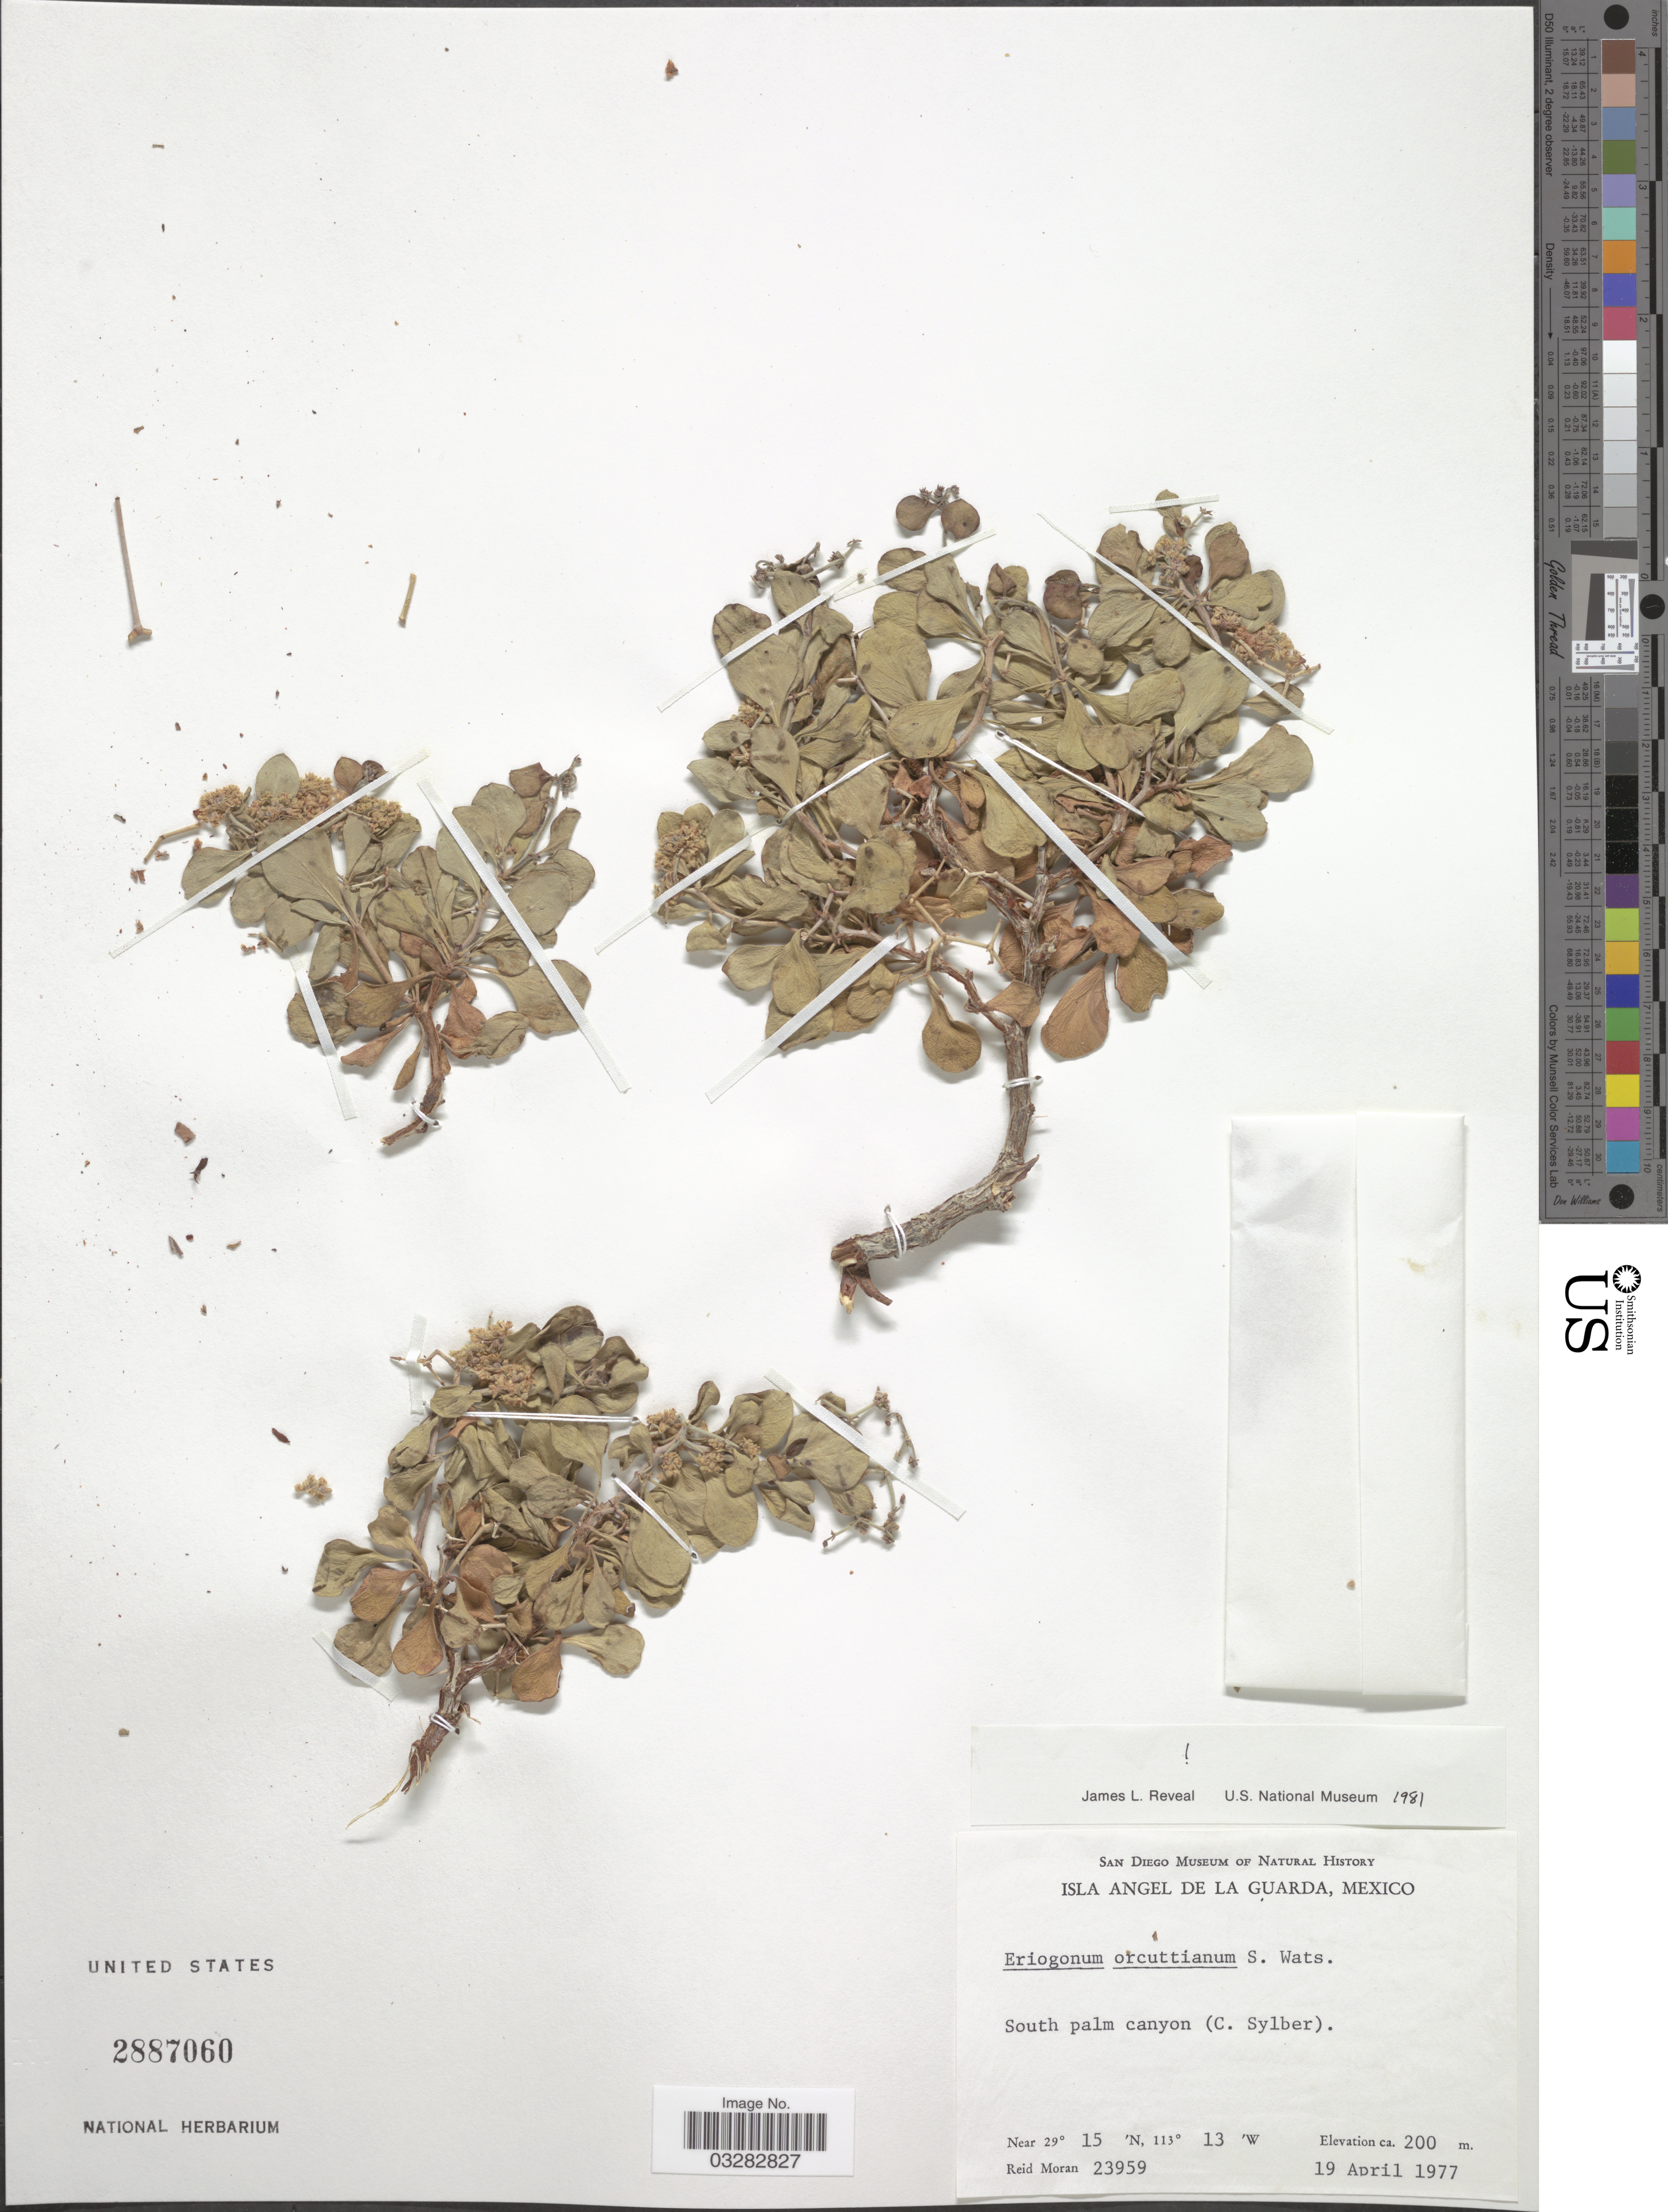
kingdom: Plantae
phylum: Tracheophyta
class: Magnoliopsida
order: Caryophyllales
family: Polygonaceae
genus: Eriogonum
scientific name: Eriogonum orcuttianum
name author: S. Watson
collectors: R. V. Moran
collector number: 23959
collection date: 1977-04-19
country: Mexico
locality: Isla Angel de la Guarda. South palm canyon (C. Sylber).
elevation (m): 200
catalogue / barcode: US 2887060